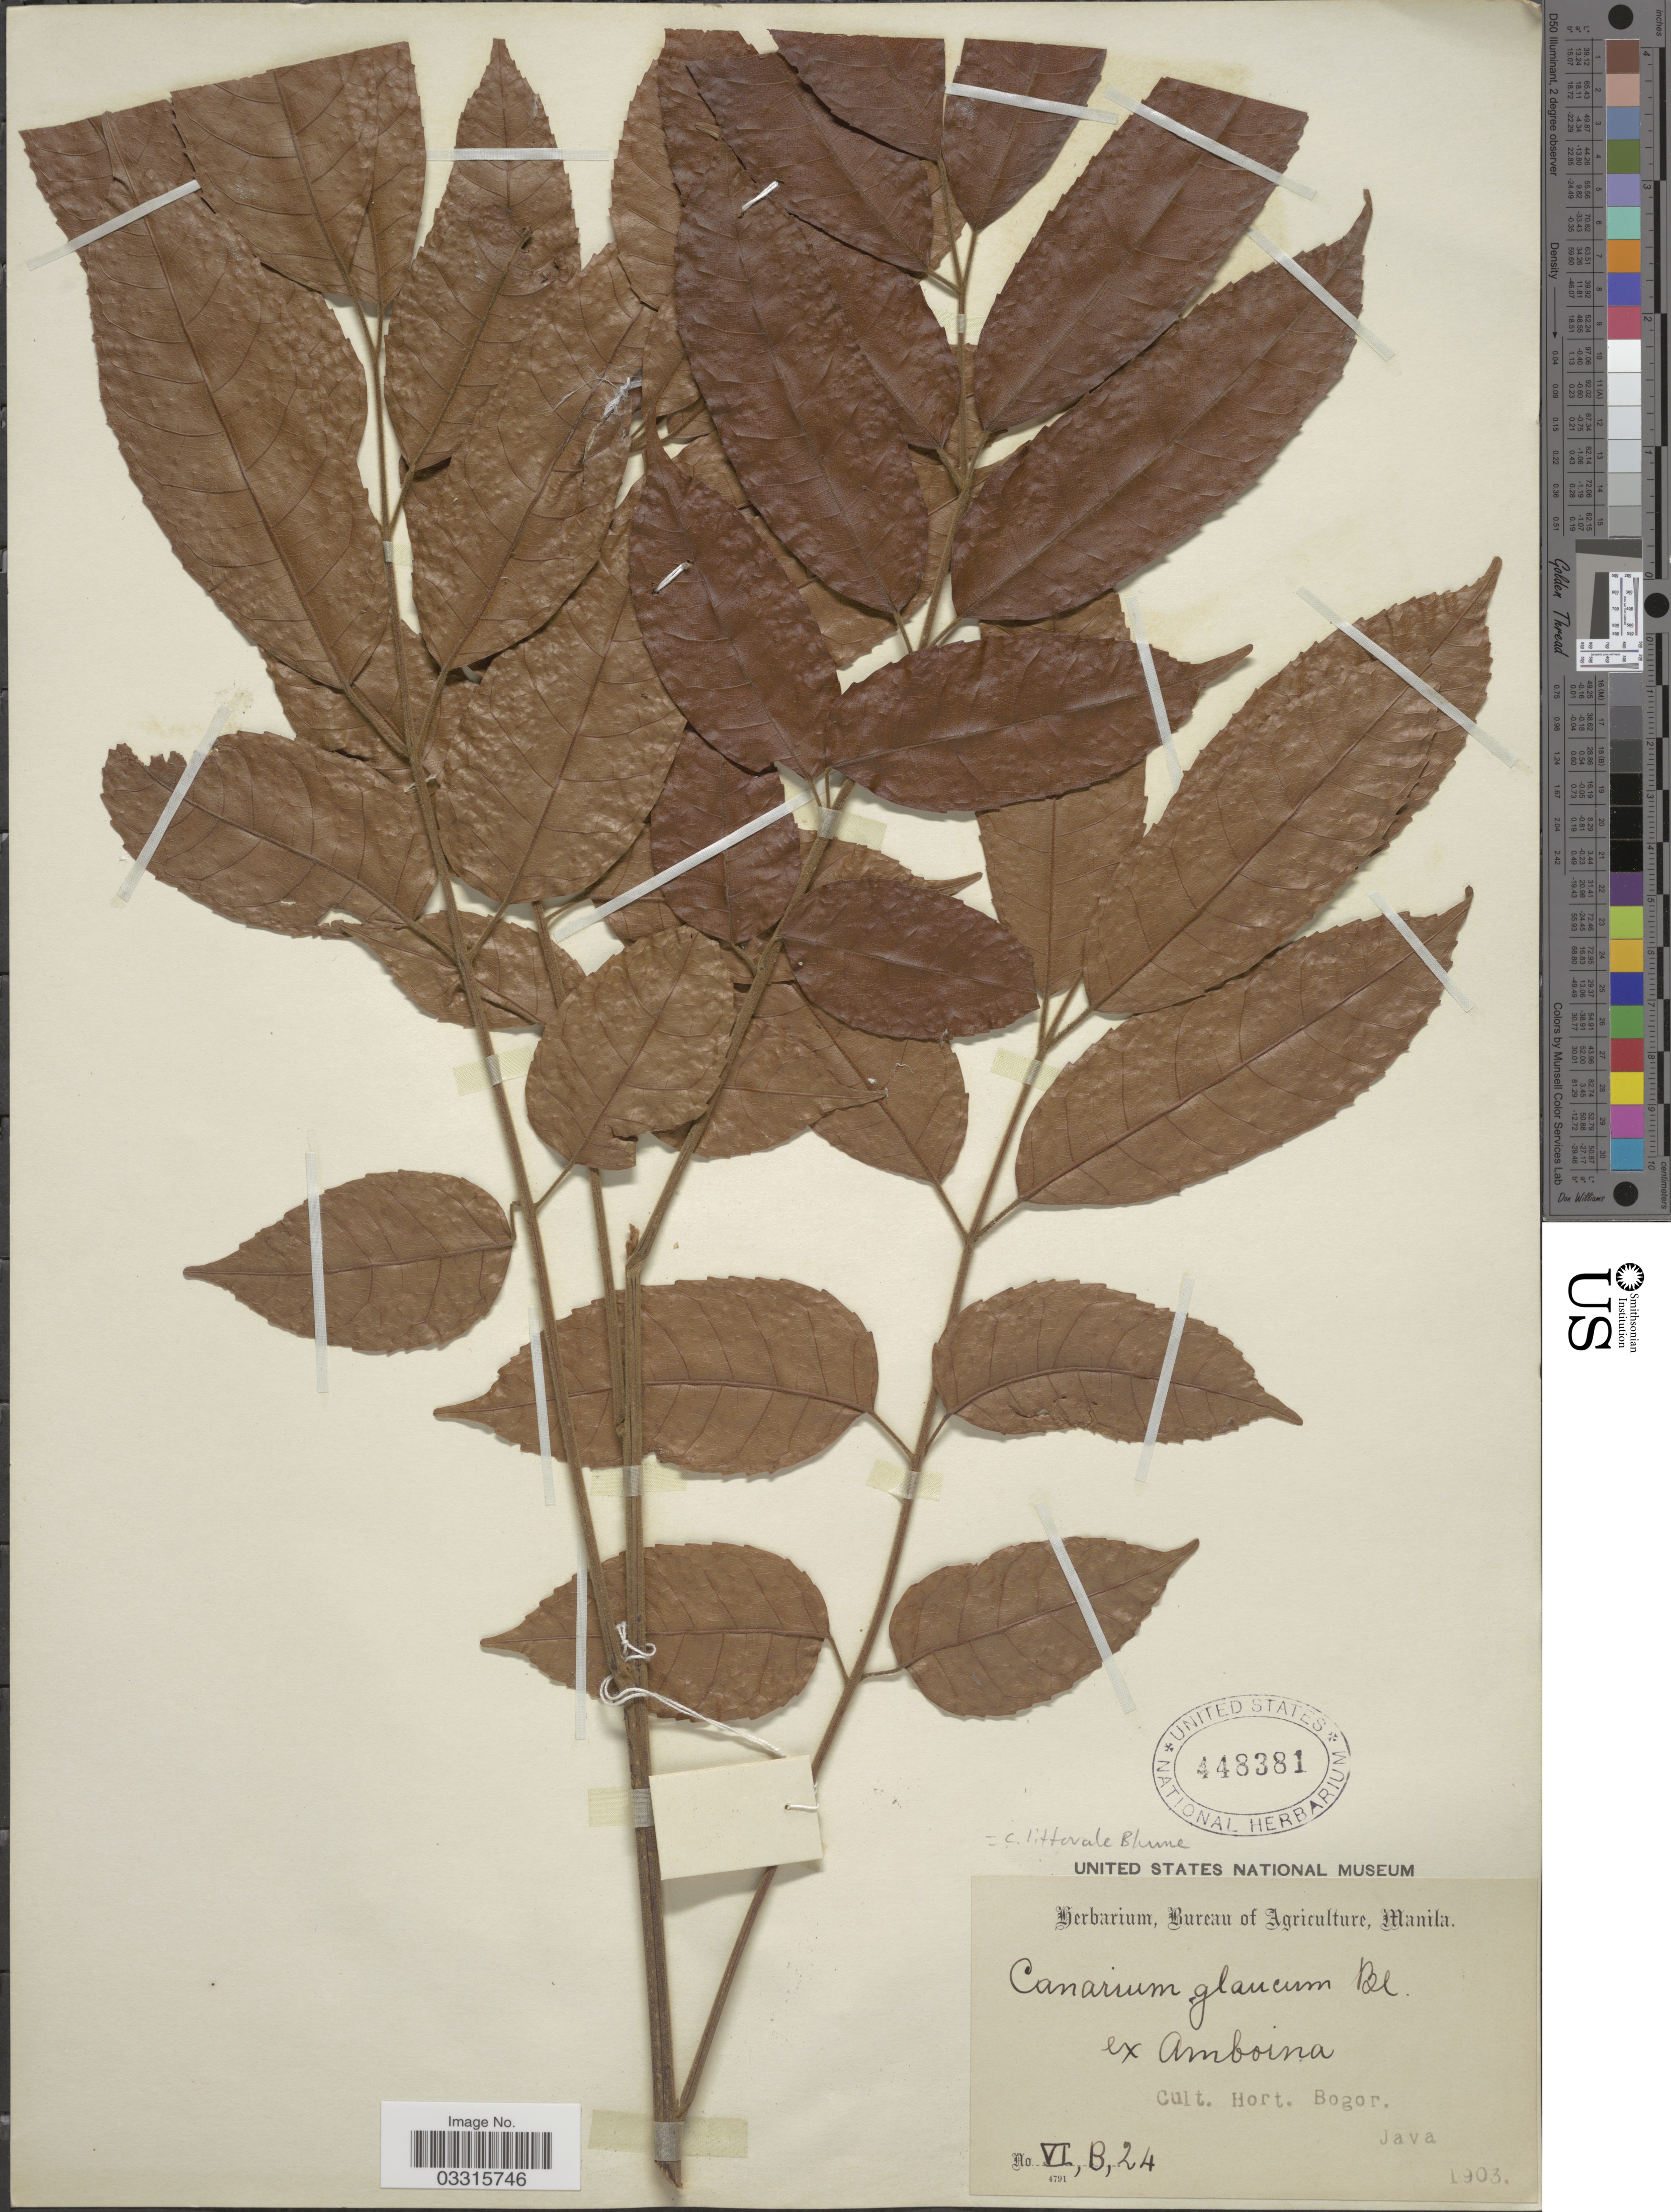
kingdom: Plantae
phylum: Tracheophyta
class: Magnoliopsida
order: Sapindales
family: Burseraceae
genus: Canarium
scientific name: Canarium littorale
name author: Blume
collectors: ex herb. Bureau of Science Manila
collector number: VI,B,24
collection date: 1903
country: Indonesia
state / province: Java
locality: Cult. Hort. Bogor.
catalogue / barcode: US 448381